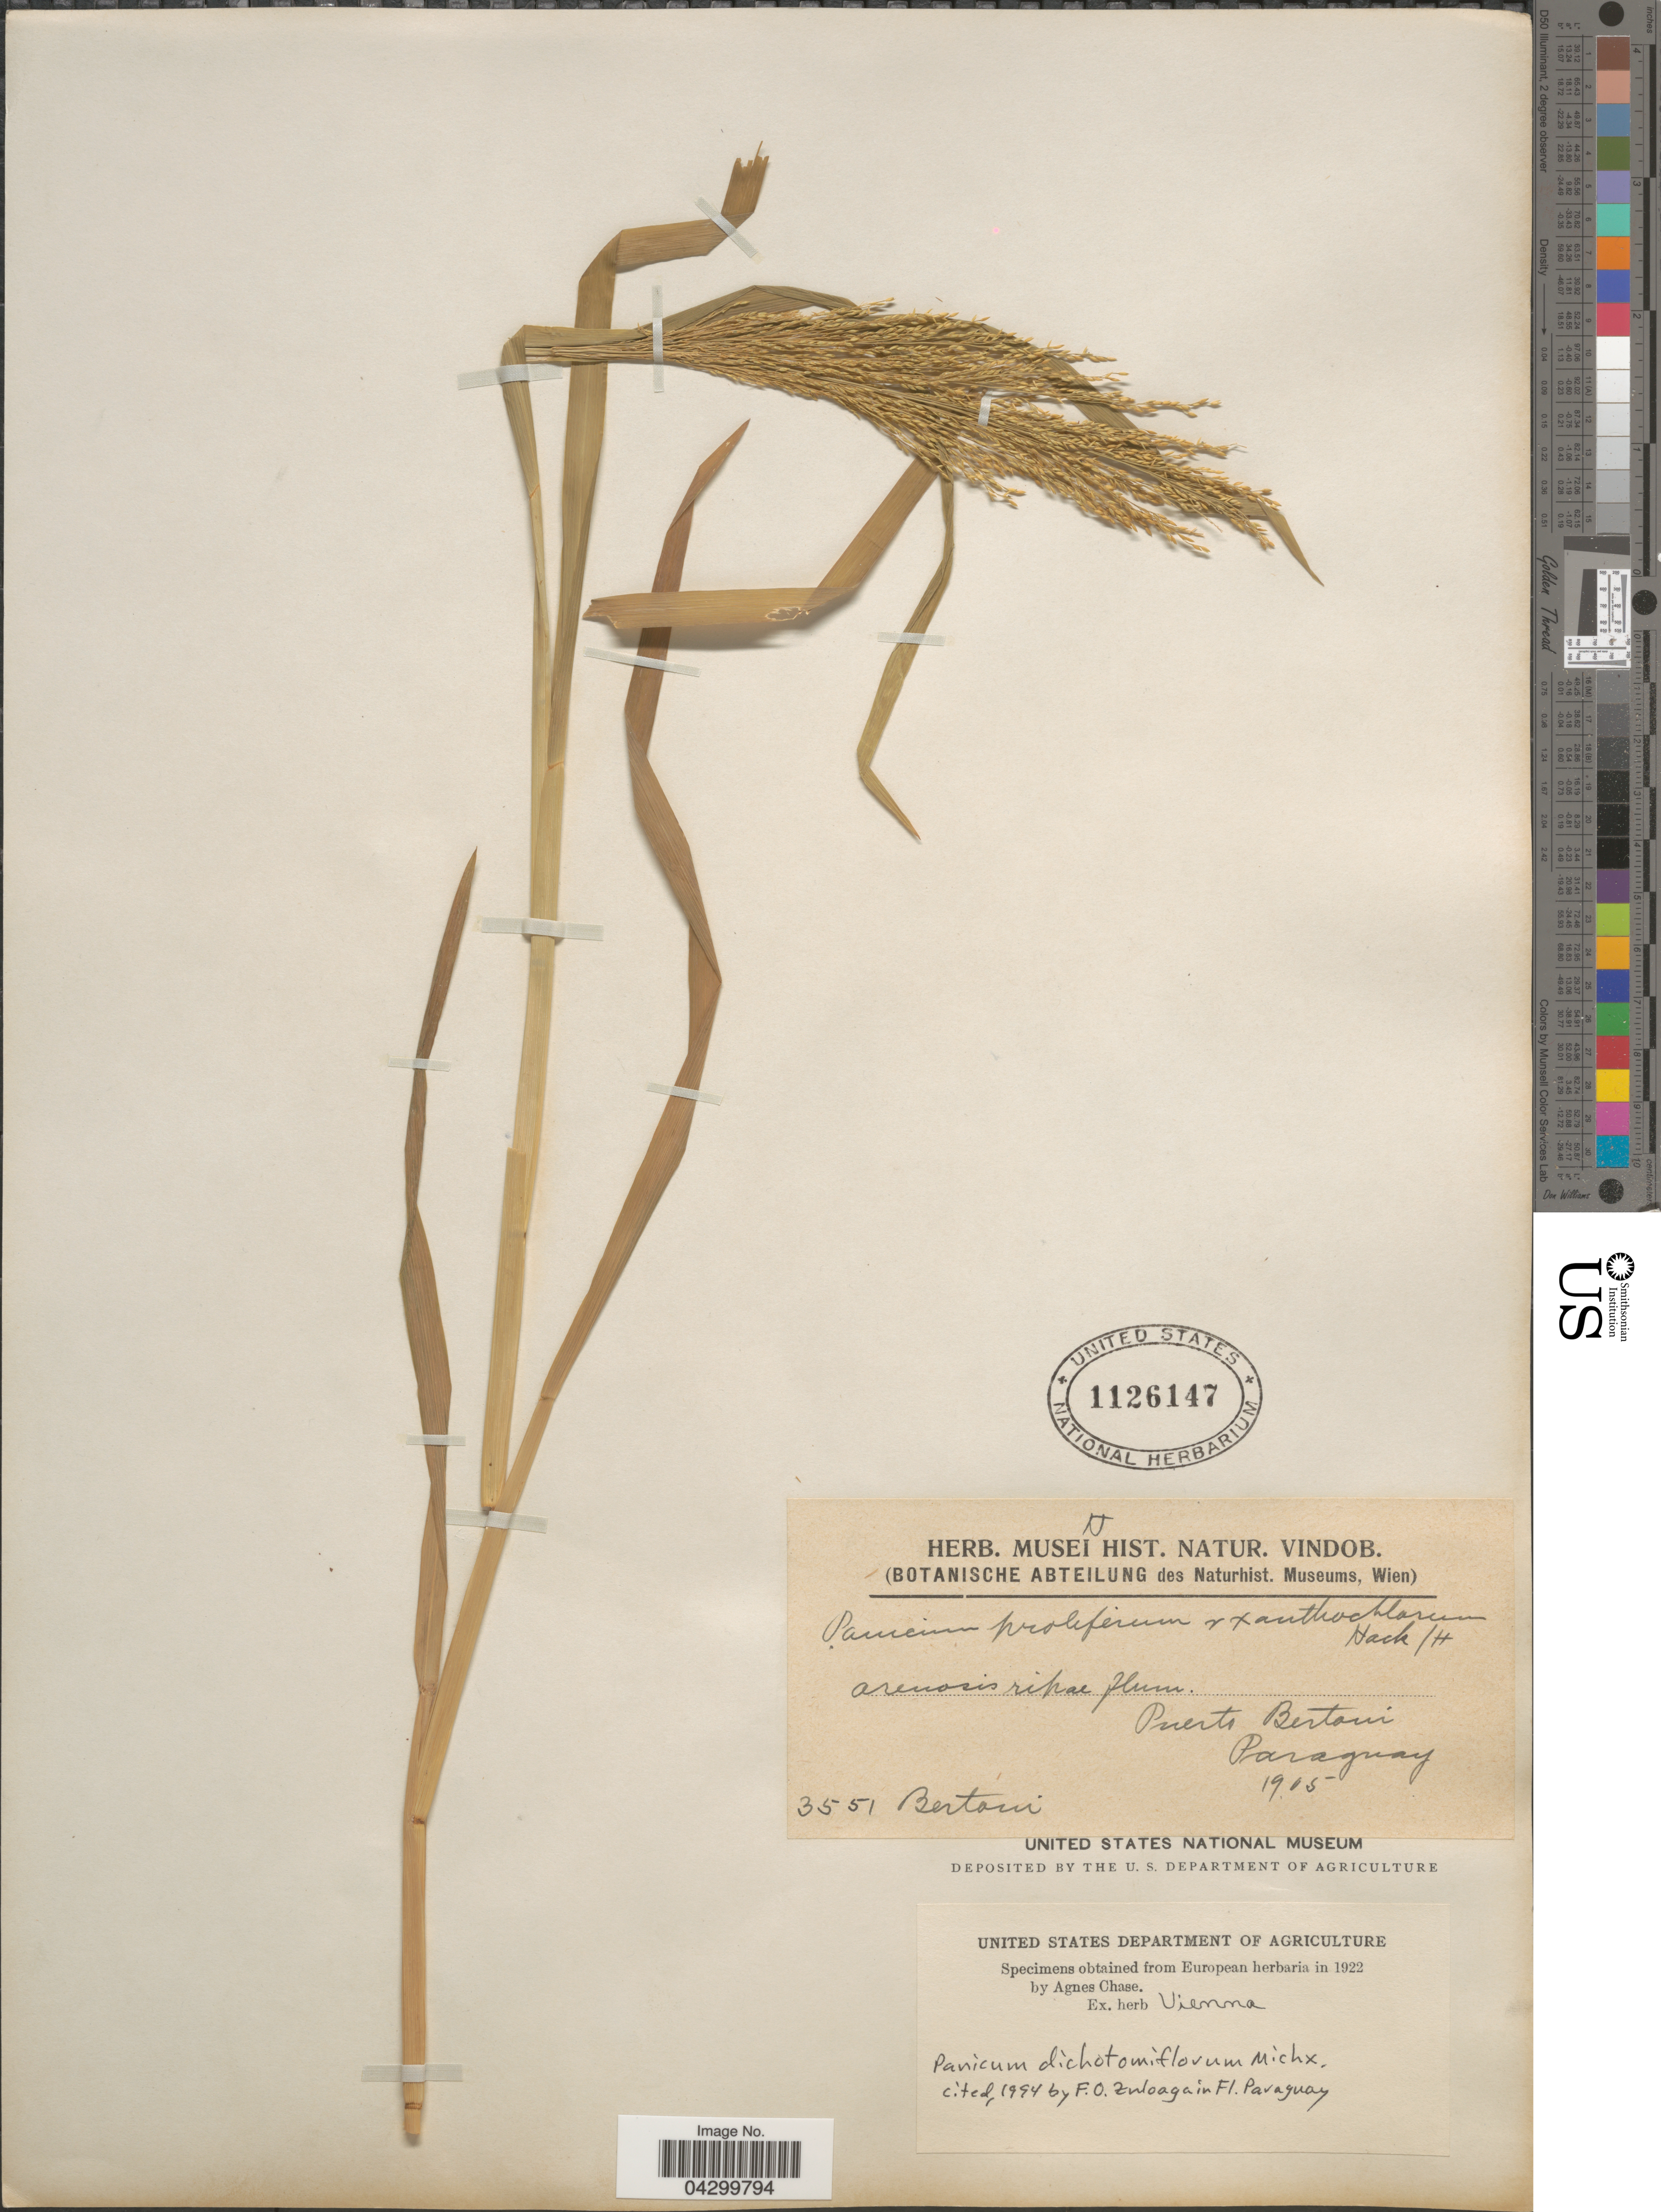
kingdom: Plantae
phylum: Tracheophyta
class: Liliopsida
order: Poales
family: Poaceae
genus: Panicum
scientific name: Panicum dichotomiflorum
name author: Michx.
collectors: -- Bertoni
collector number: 3551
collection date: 1905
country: Paraguay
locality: Puerto Bertoni.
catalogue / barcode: US 1126147